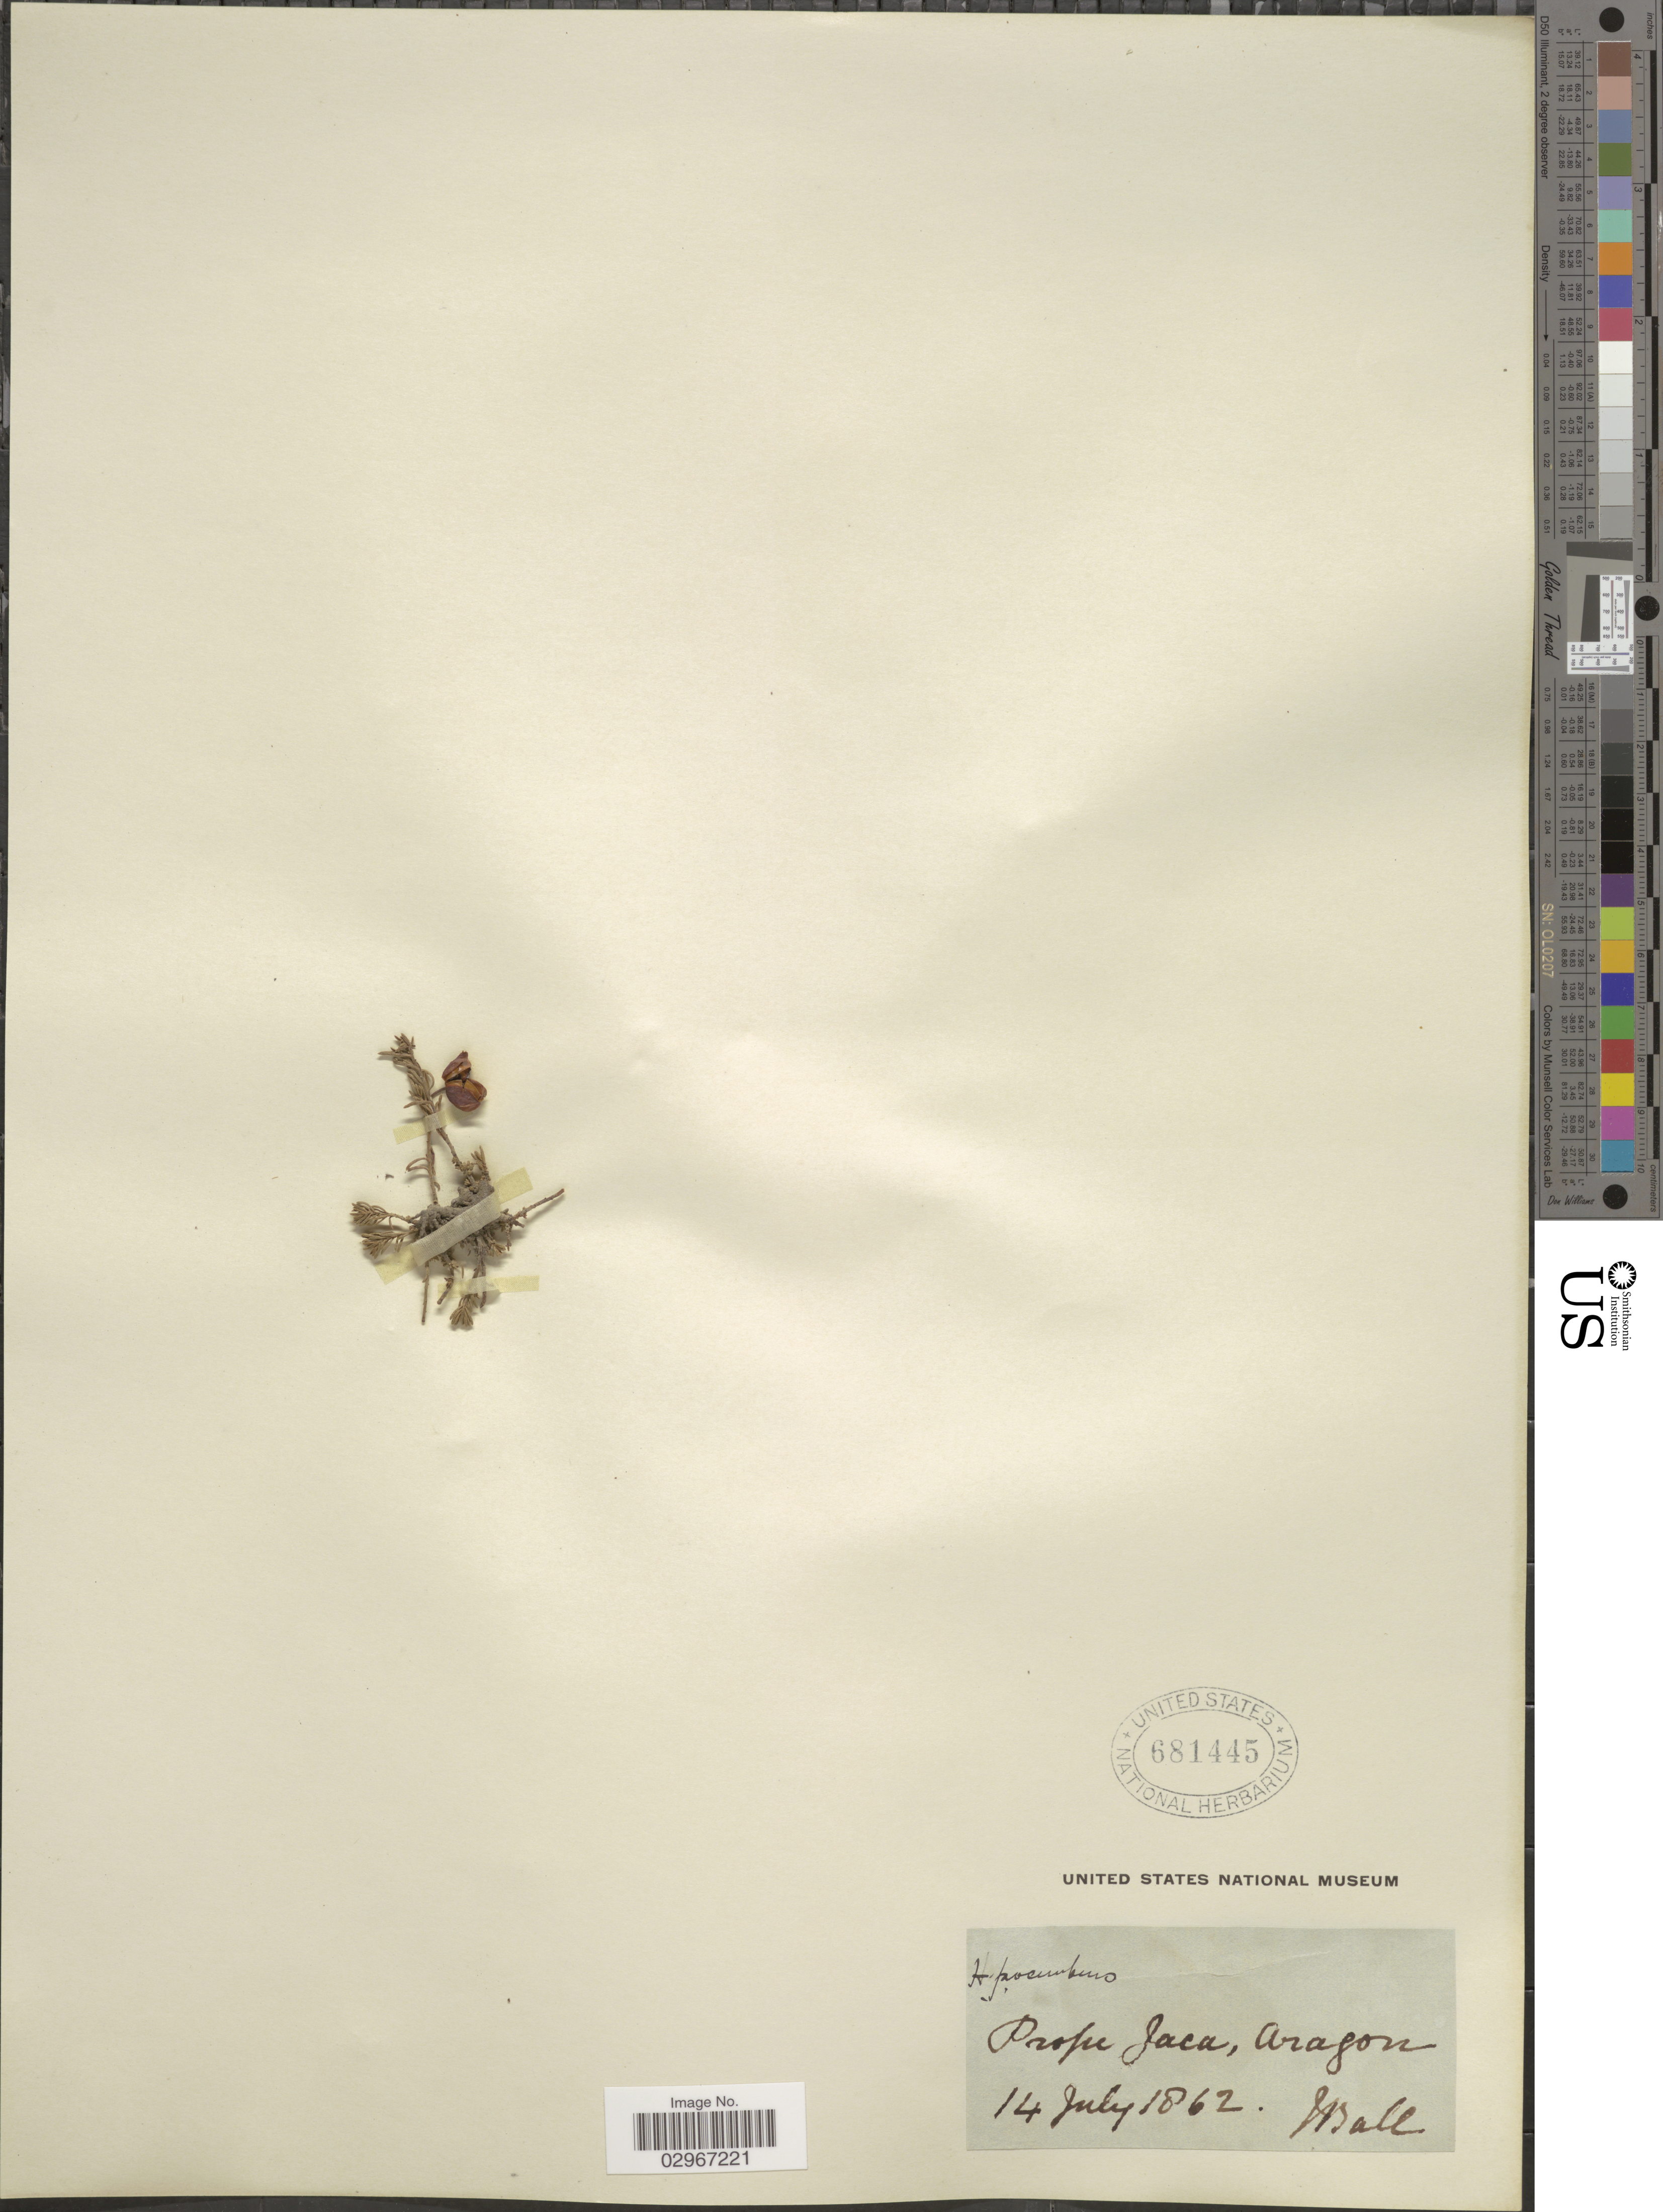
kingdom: Plantae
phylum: Tracheophyta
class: Magnoliopsida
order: Malvales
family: Cistaceae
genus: Helianthemum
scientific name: Helianthemum procumbens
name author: Dunal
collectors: J. Ball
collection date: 1862-07-14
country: Spain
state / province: Aragón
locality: Prope Jaca, Aragon.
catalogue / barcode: US 681445